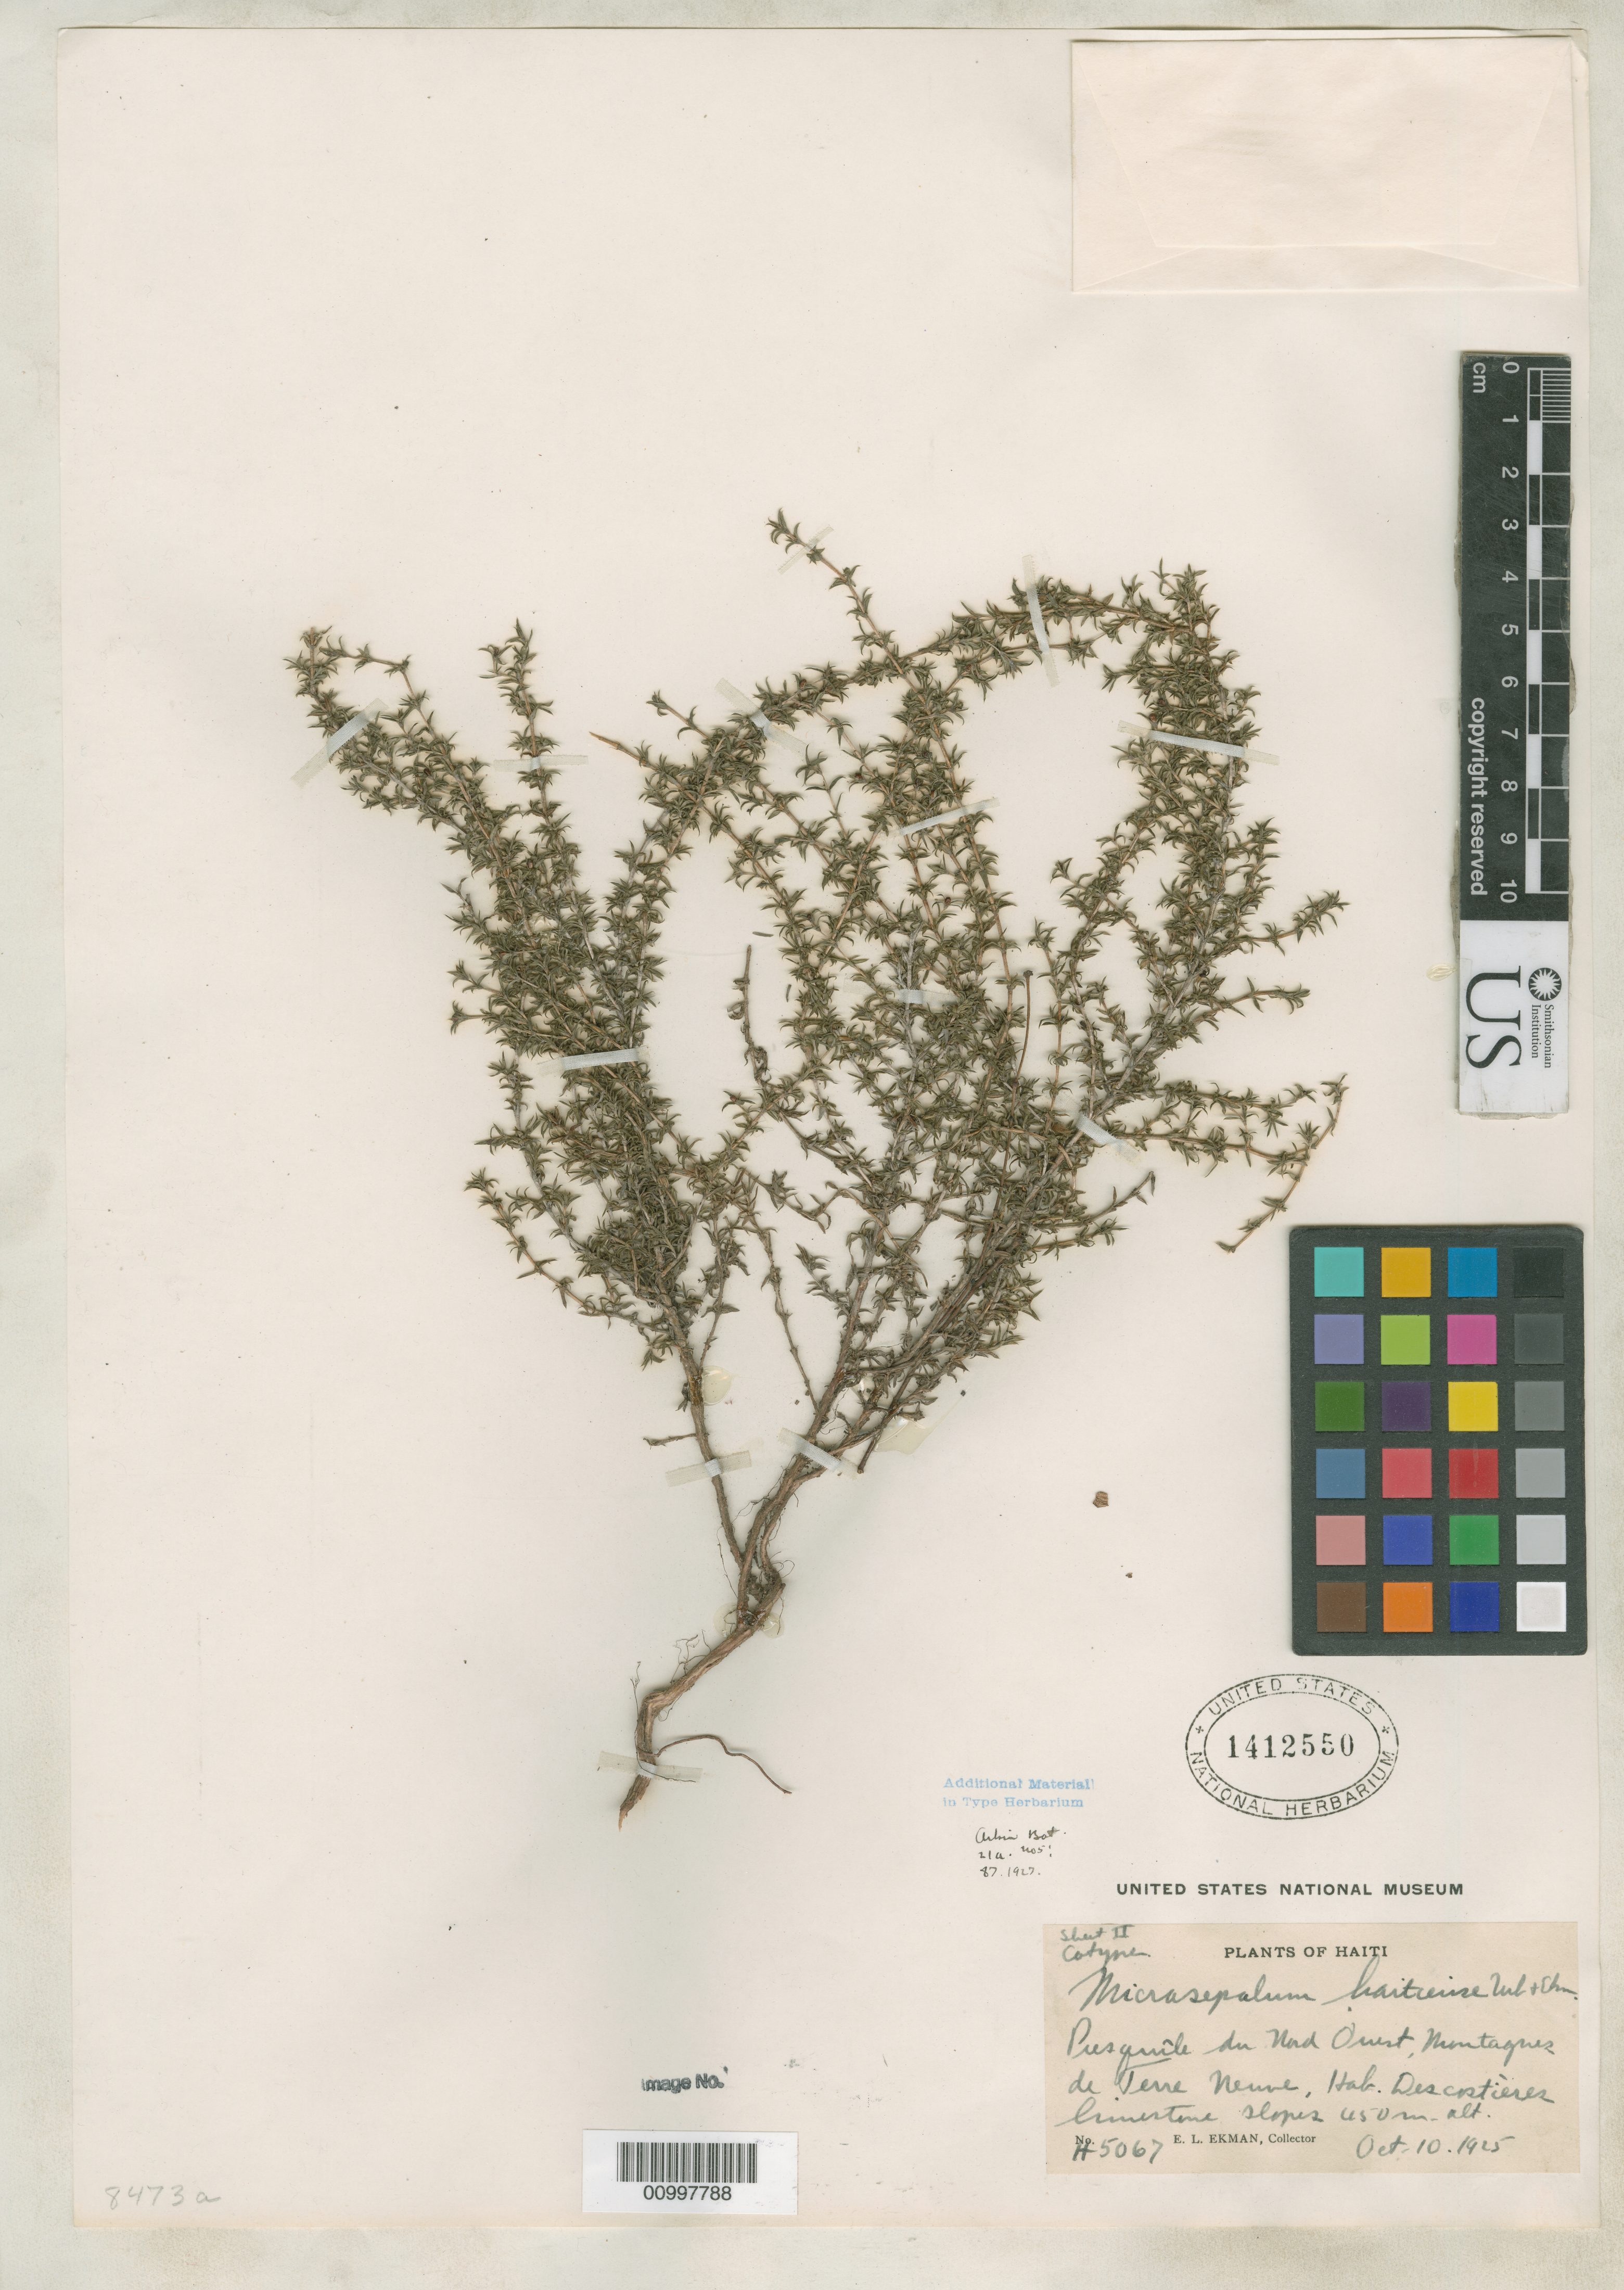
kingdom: Plantae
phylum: Tracheophyta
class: Magnoliopsida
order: Gentianales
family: Rubiaceae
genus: Micrasepalum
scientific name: Micrasepalum haitiense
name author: Urb. & Ekman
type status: Isotype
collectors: E. L. Ekman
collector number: H 5067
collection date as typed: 10 Oct 1925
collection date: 1925-10-10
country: Haiti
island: Hispaniola Island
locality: Presquile du Nord-Ouest, Montagnes de Terre-Neuve.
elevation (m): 450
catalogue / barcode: US 1412550